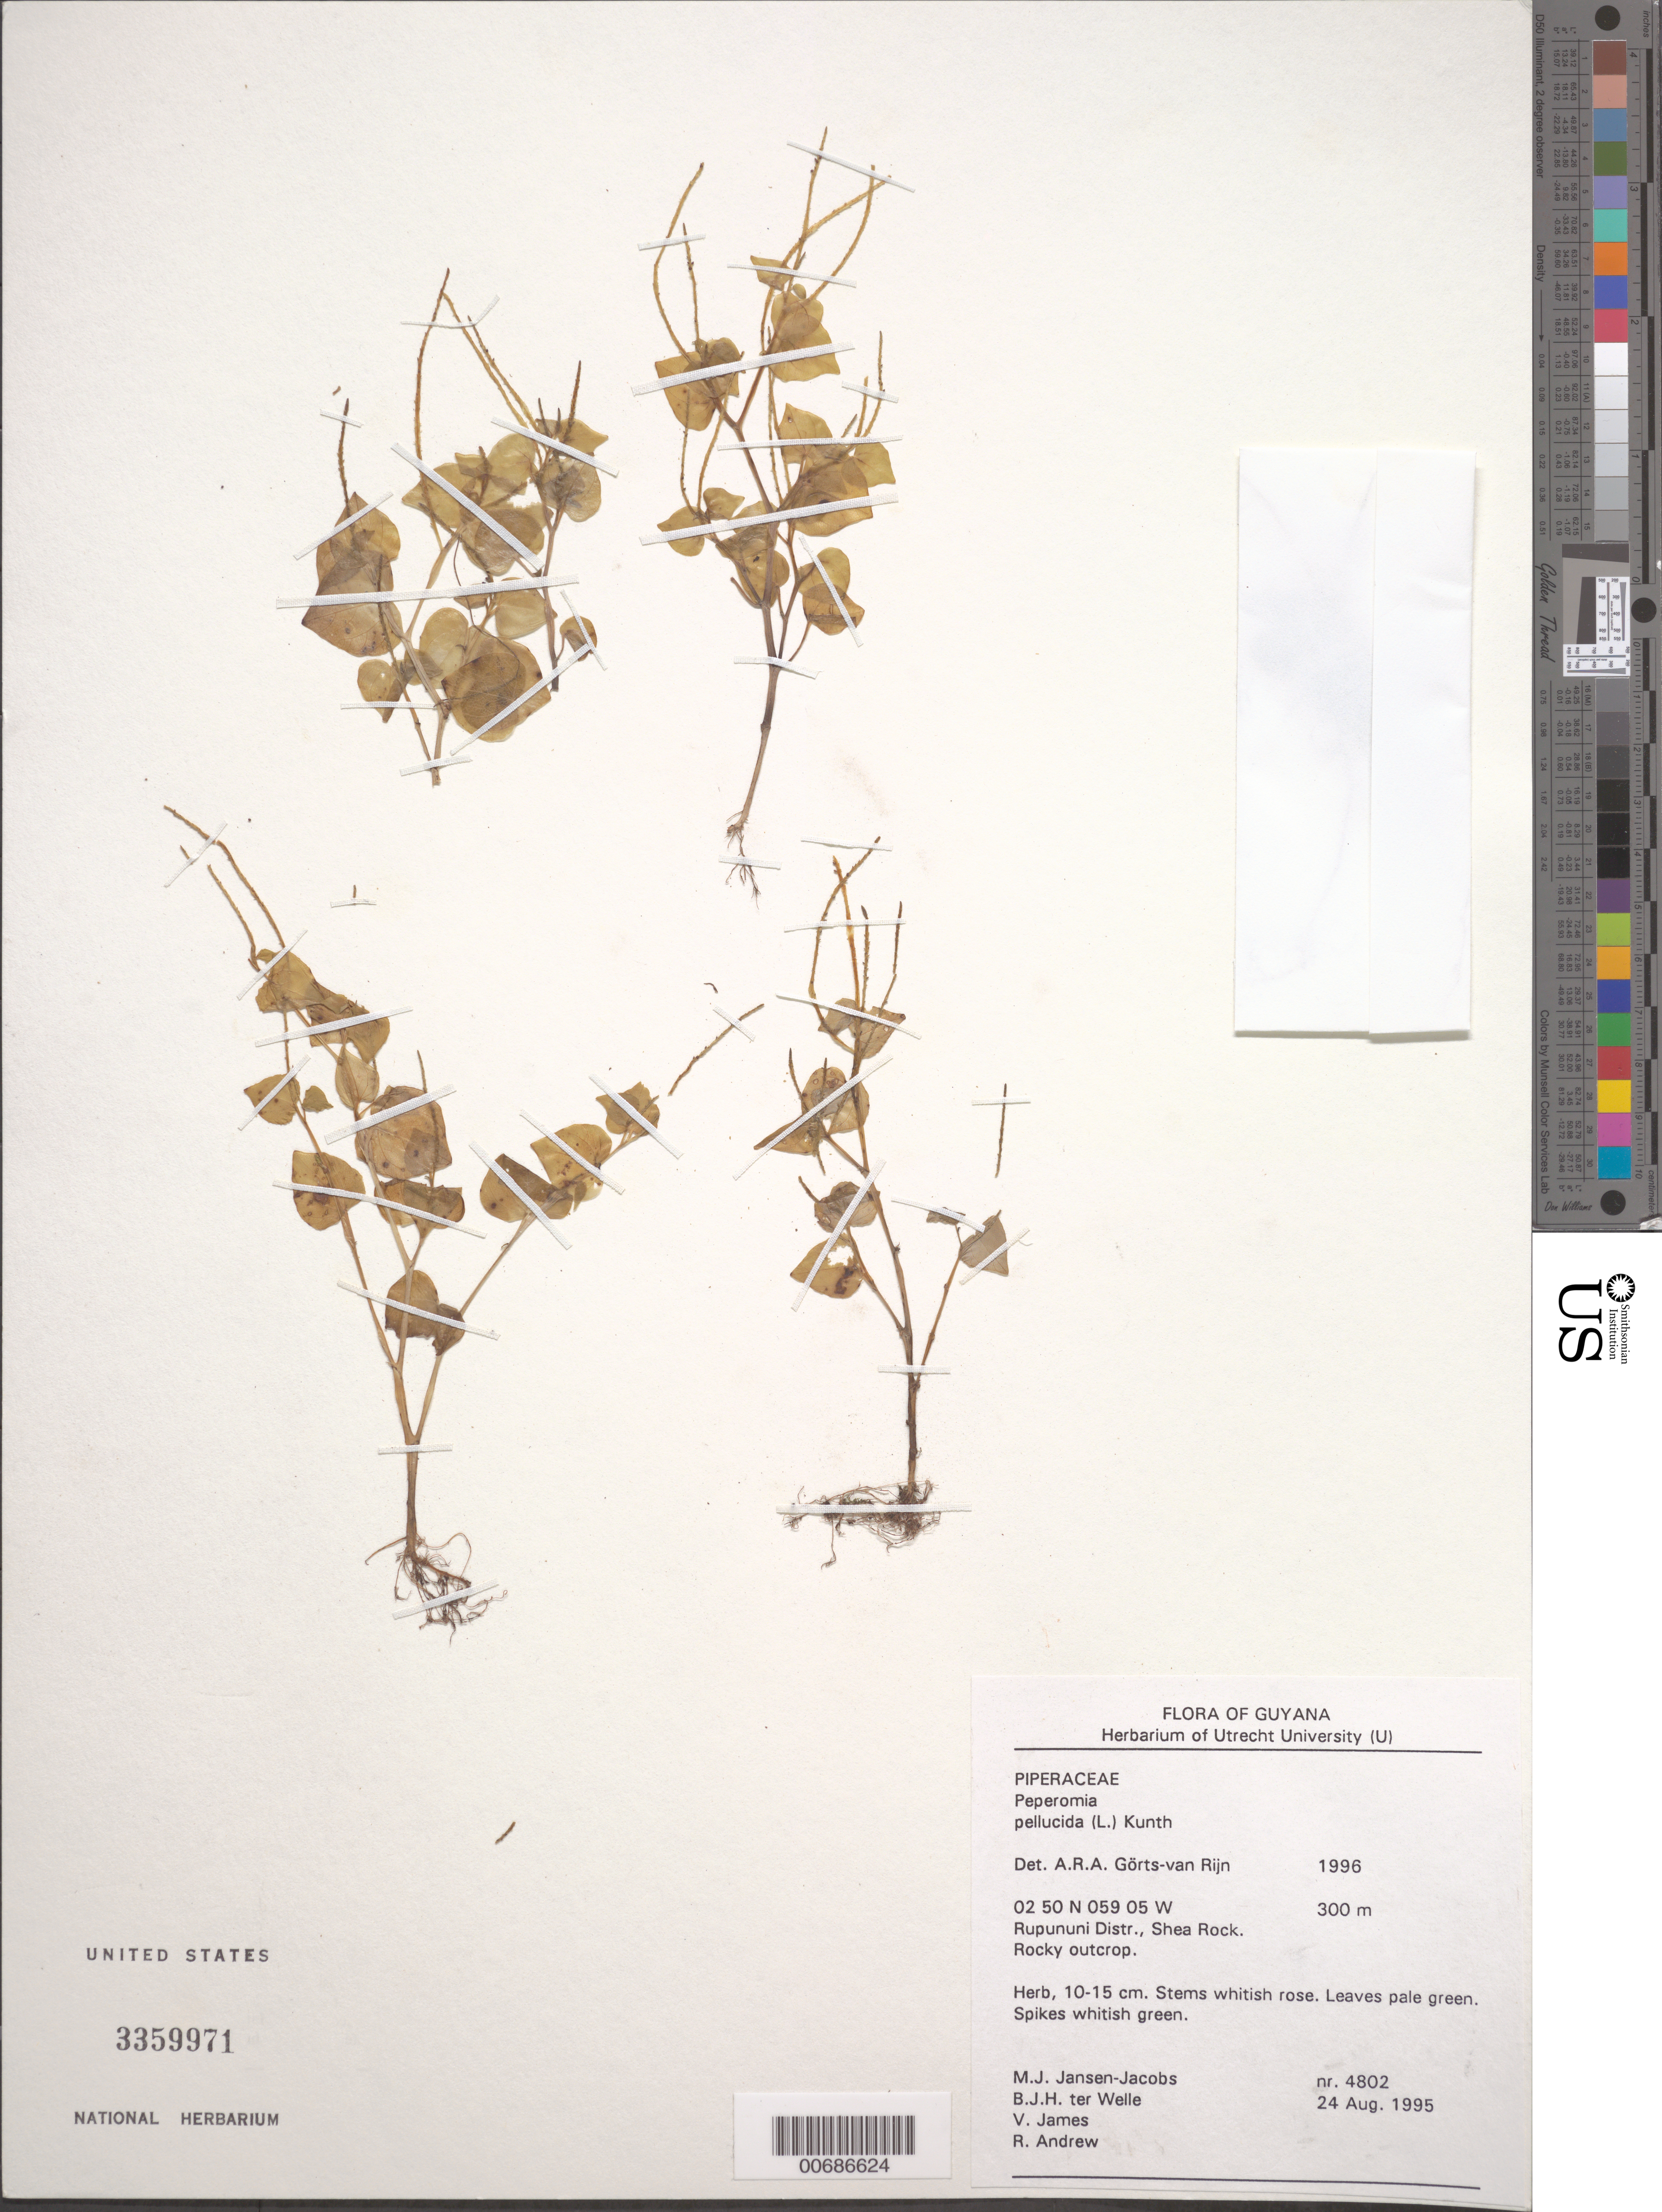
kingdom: Plantae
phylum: Tracheophyta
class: Magnoliopsida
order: Piperales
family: Piperaceae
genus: Peperomia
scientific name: Peperomia pellucida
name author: (L.) Kunth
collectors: M. J. Jansen-Jacobs, B. Welle, V. James & R. Andrew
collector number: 4802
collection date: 1995-08-24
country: Guyana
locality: Rupununi Distr., Shea Rock.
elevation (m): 300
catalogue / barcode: US 3359971